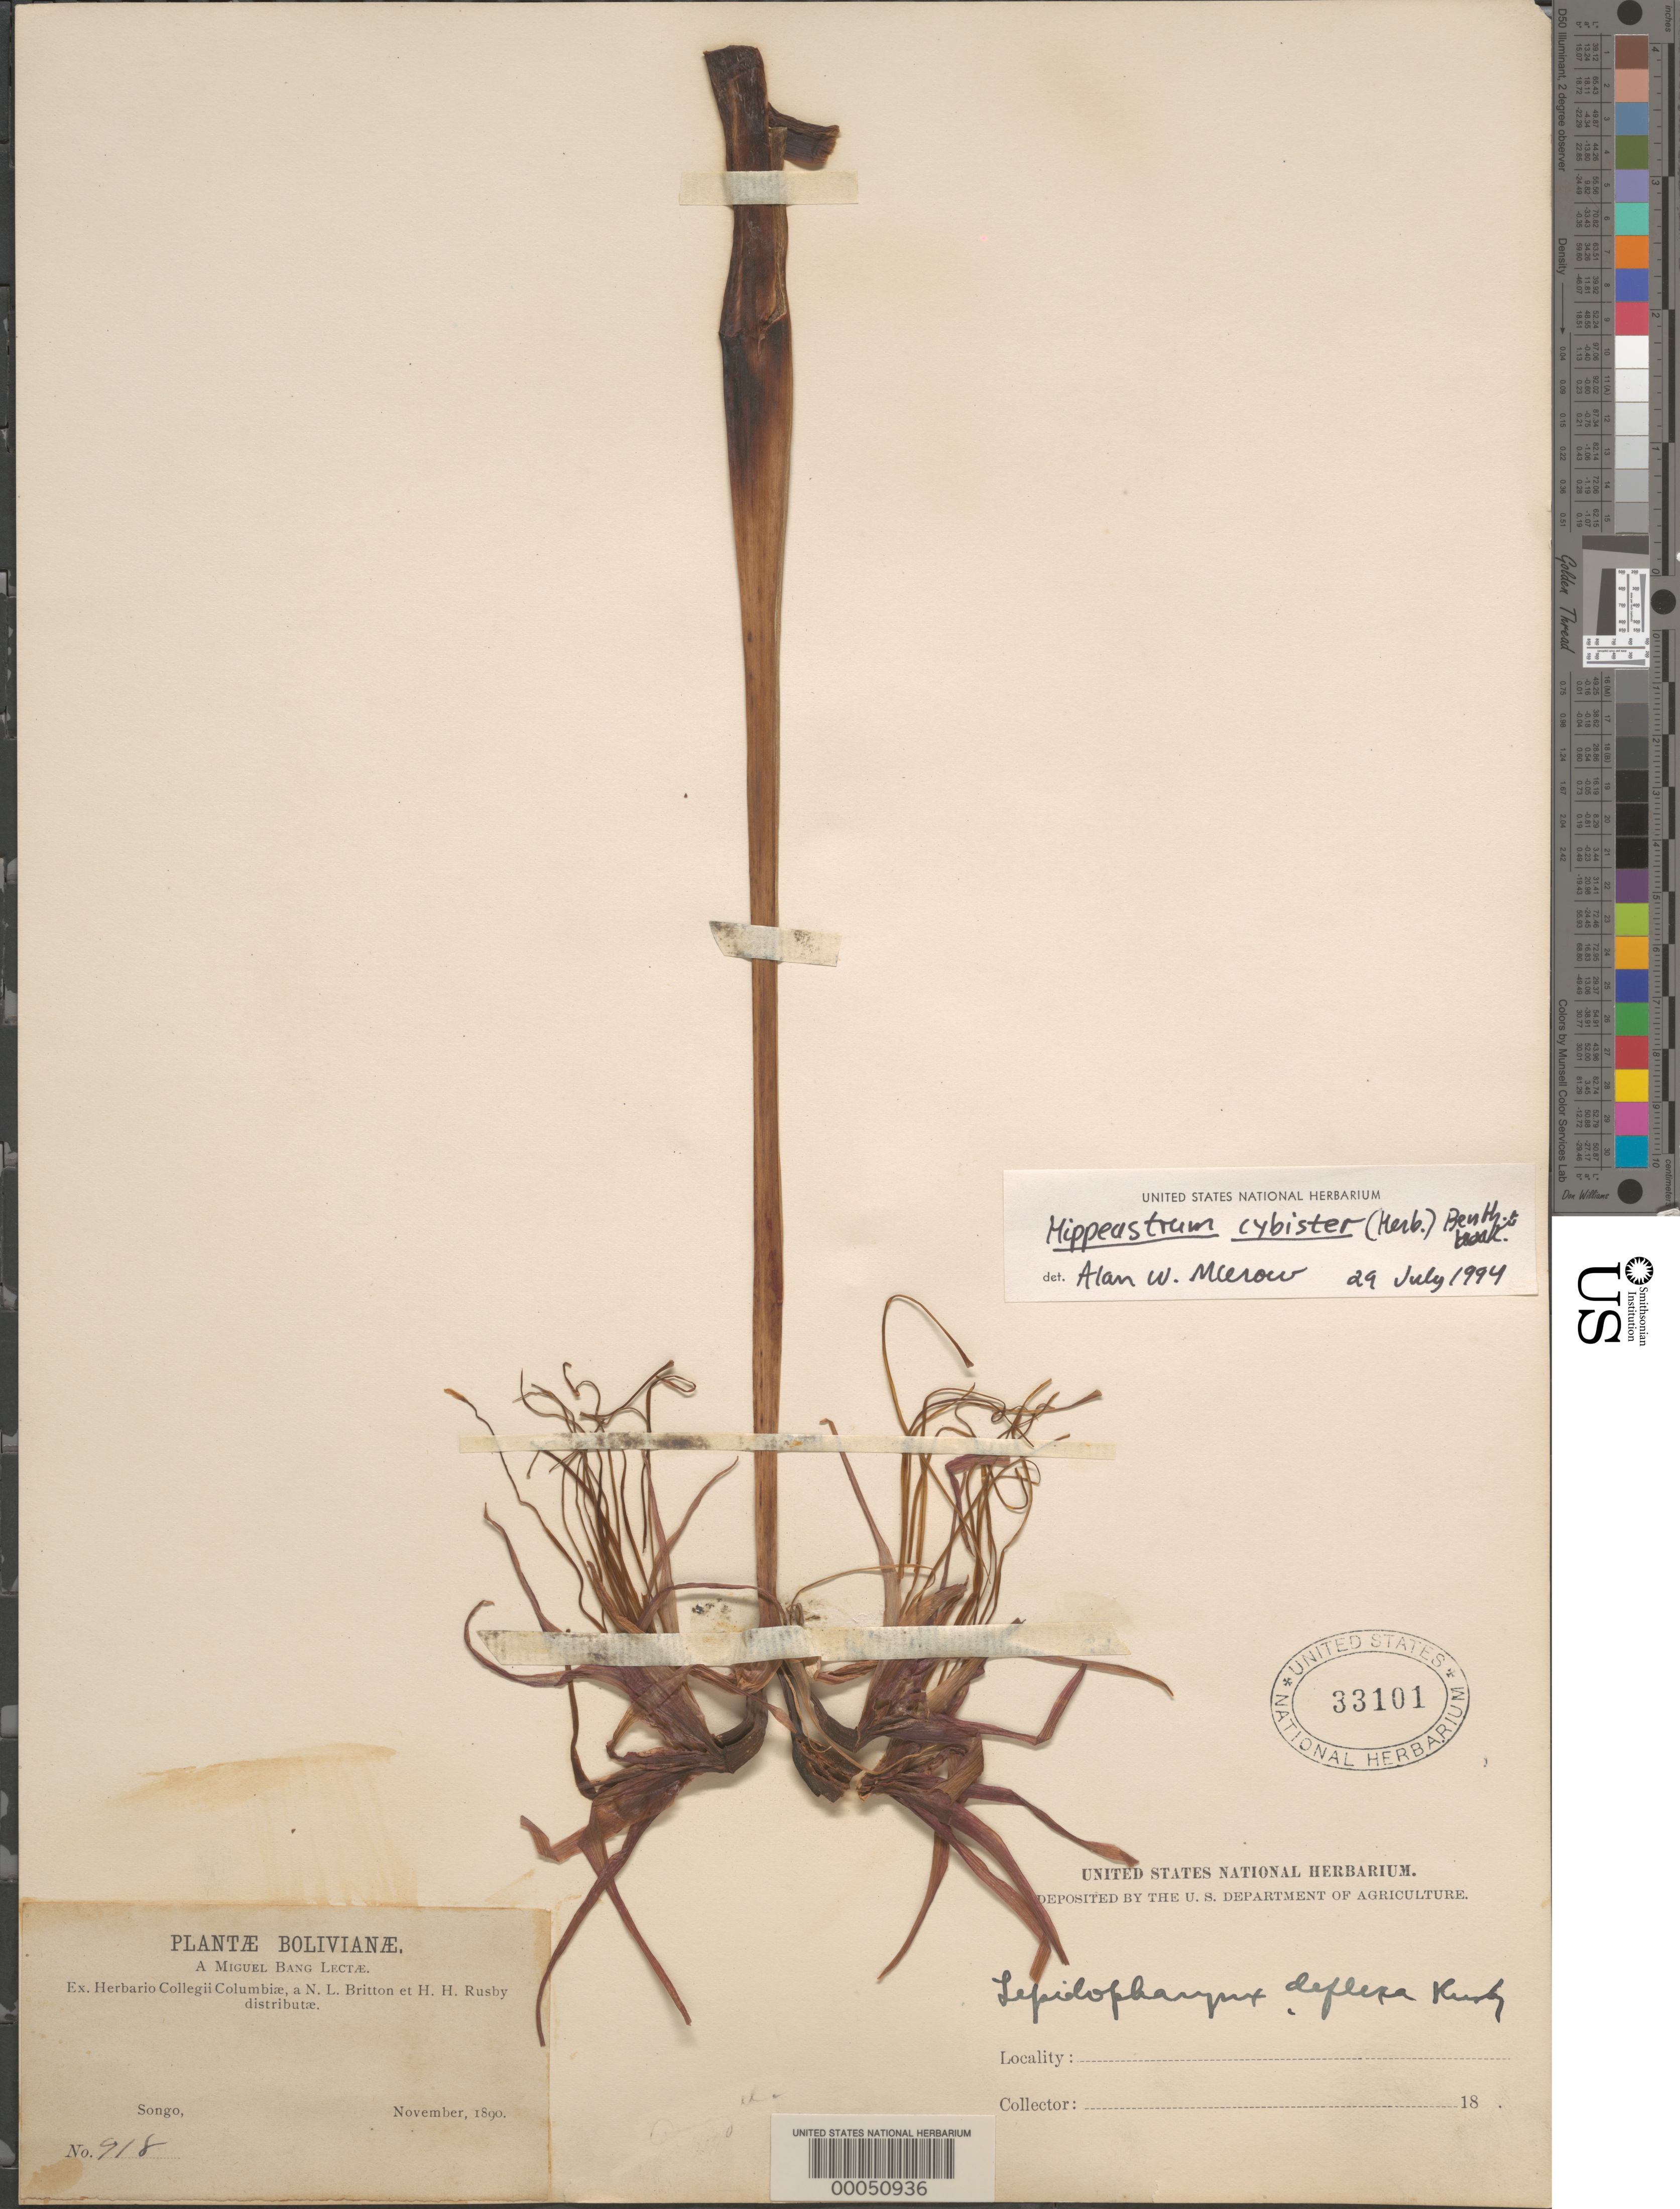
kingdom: Plantae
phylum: Tracheophyta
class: Liliopsida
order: Asparagales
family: Amaryllidaceae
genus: Hippeastrum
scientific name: Hippeastrum cybister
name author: Benth. & Hook. f.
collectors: M. Bang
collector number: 918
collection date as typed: Nov 1890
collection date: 1890-11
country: Bolivia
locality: Songo.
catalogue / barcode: US 33101